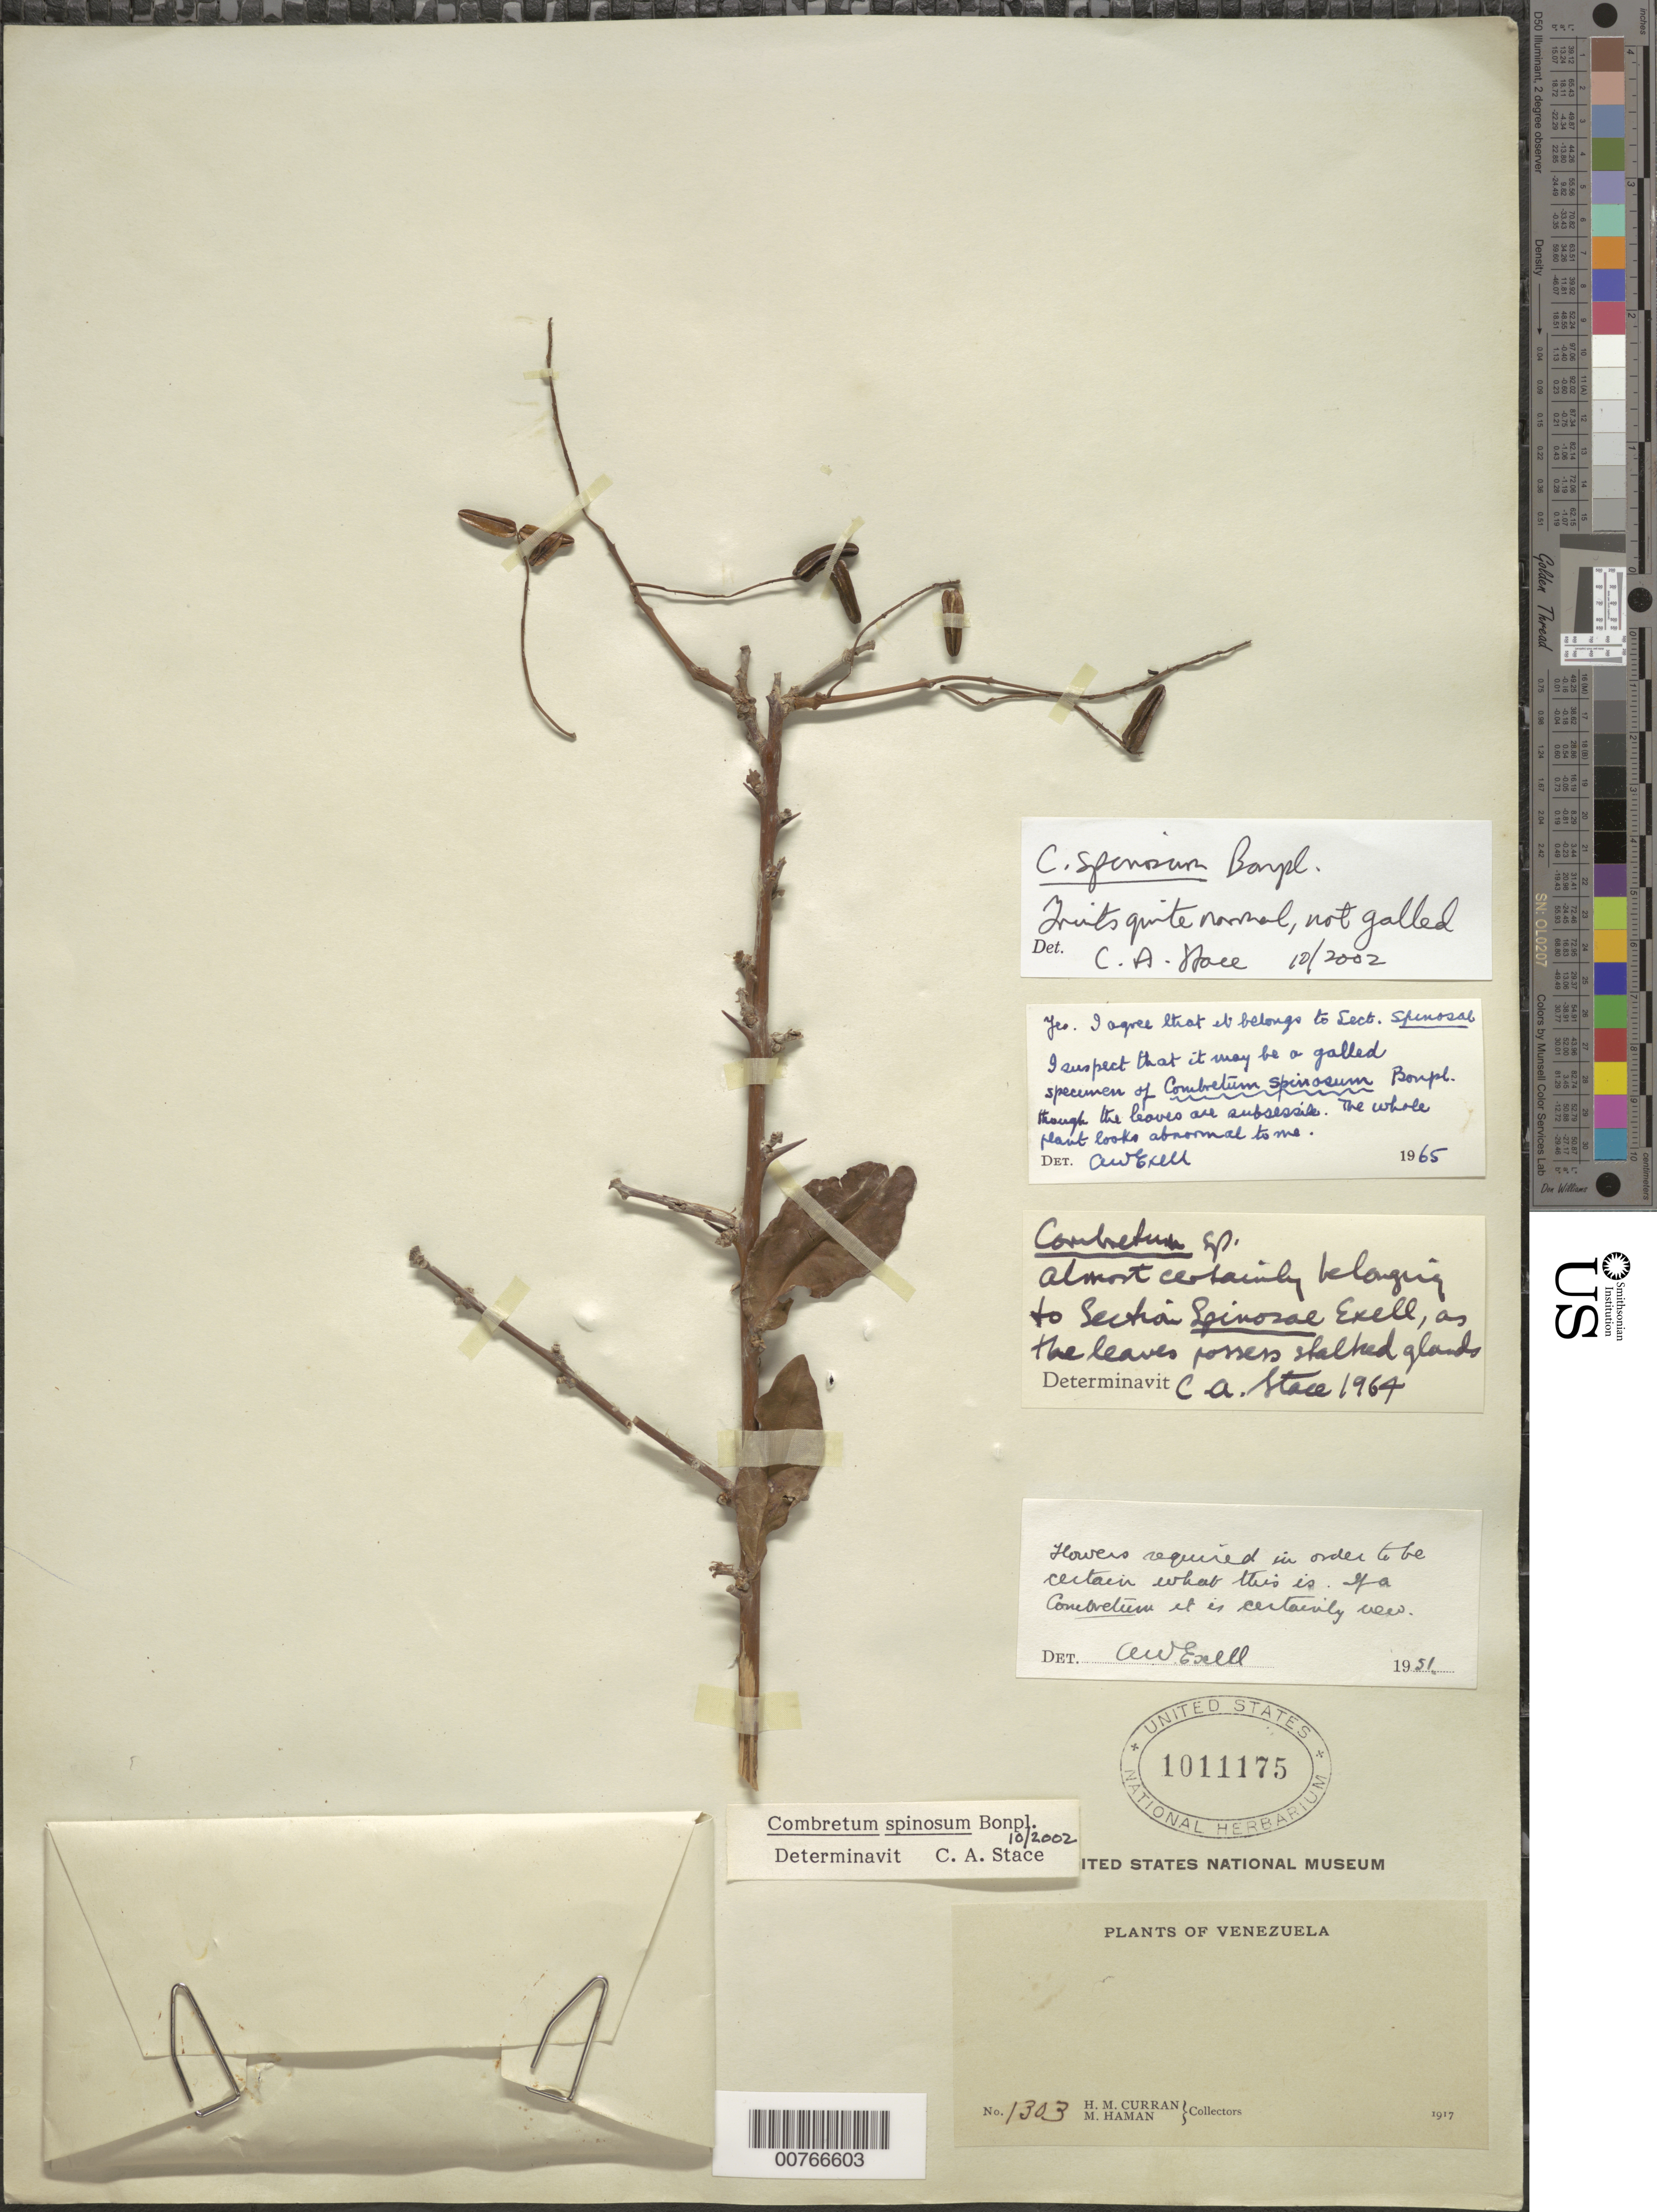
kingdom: Plantae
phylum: Tracheophyta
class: Magnoliopsida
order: Myrtales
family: Combretaceae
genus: Combretum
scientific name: Combretum spinosum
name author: Bonpl.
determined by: Stace, C. A.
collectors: H. M. Curran & M. Haman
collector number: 1303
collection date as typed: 1917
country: Venezuela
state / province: Delta Amacuro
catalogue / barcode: US 1011175